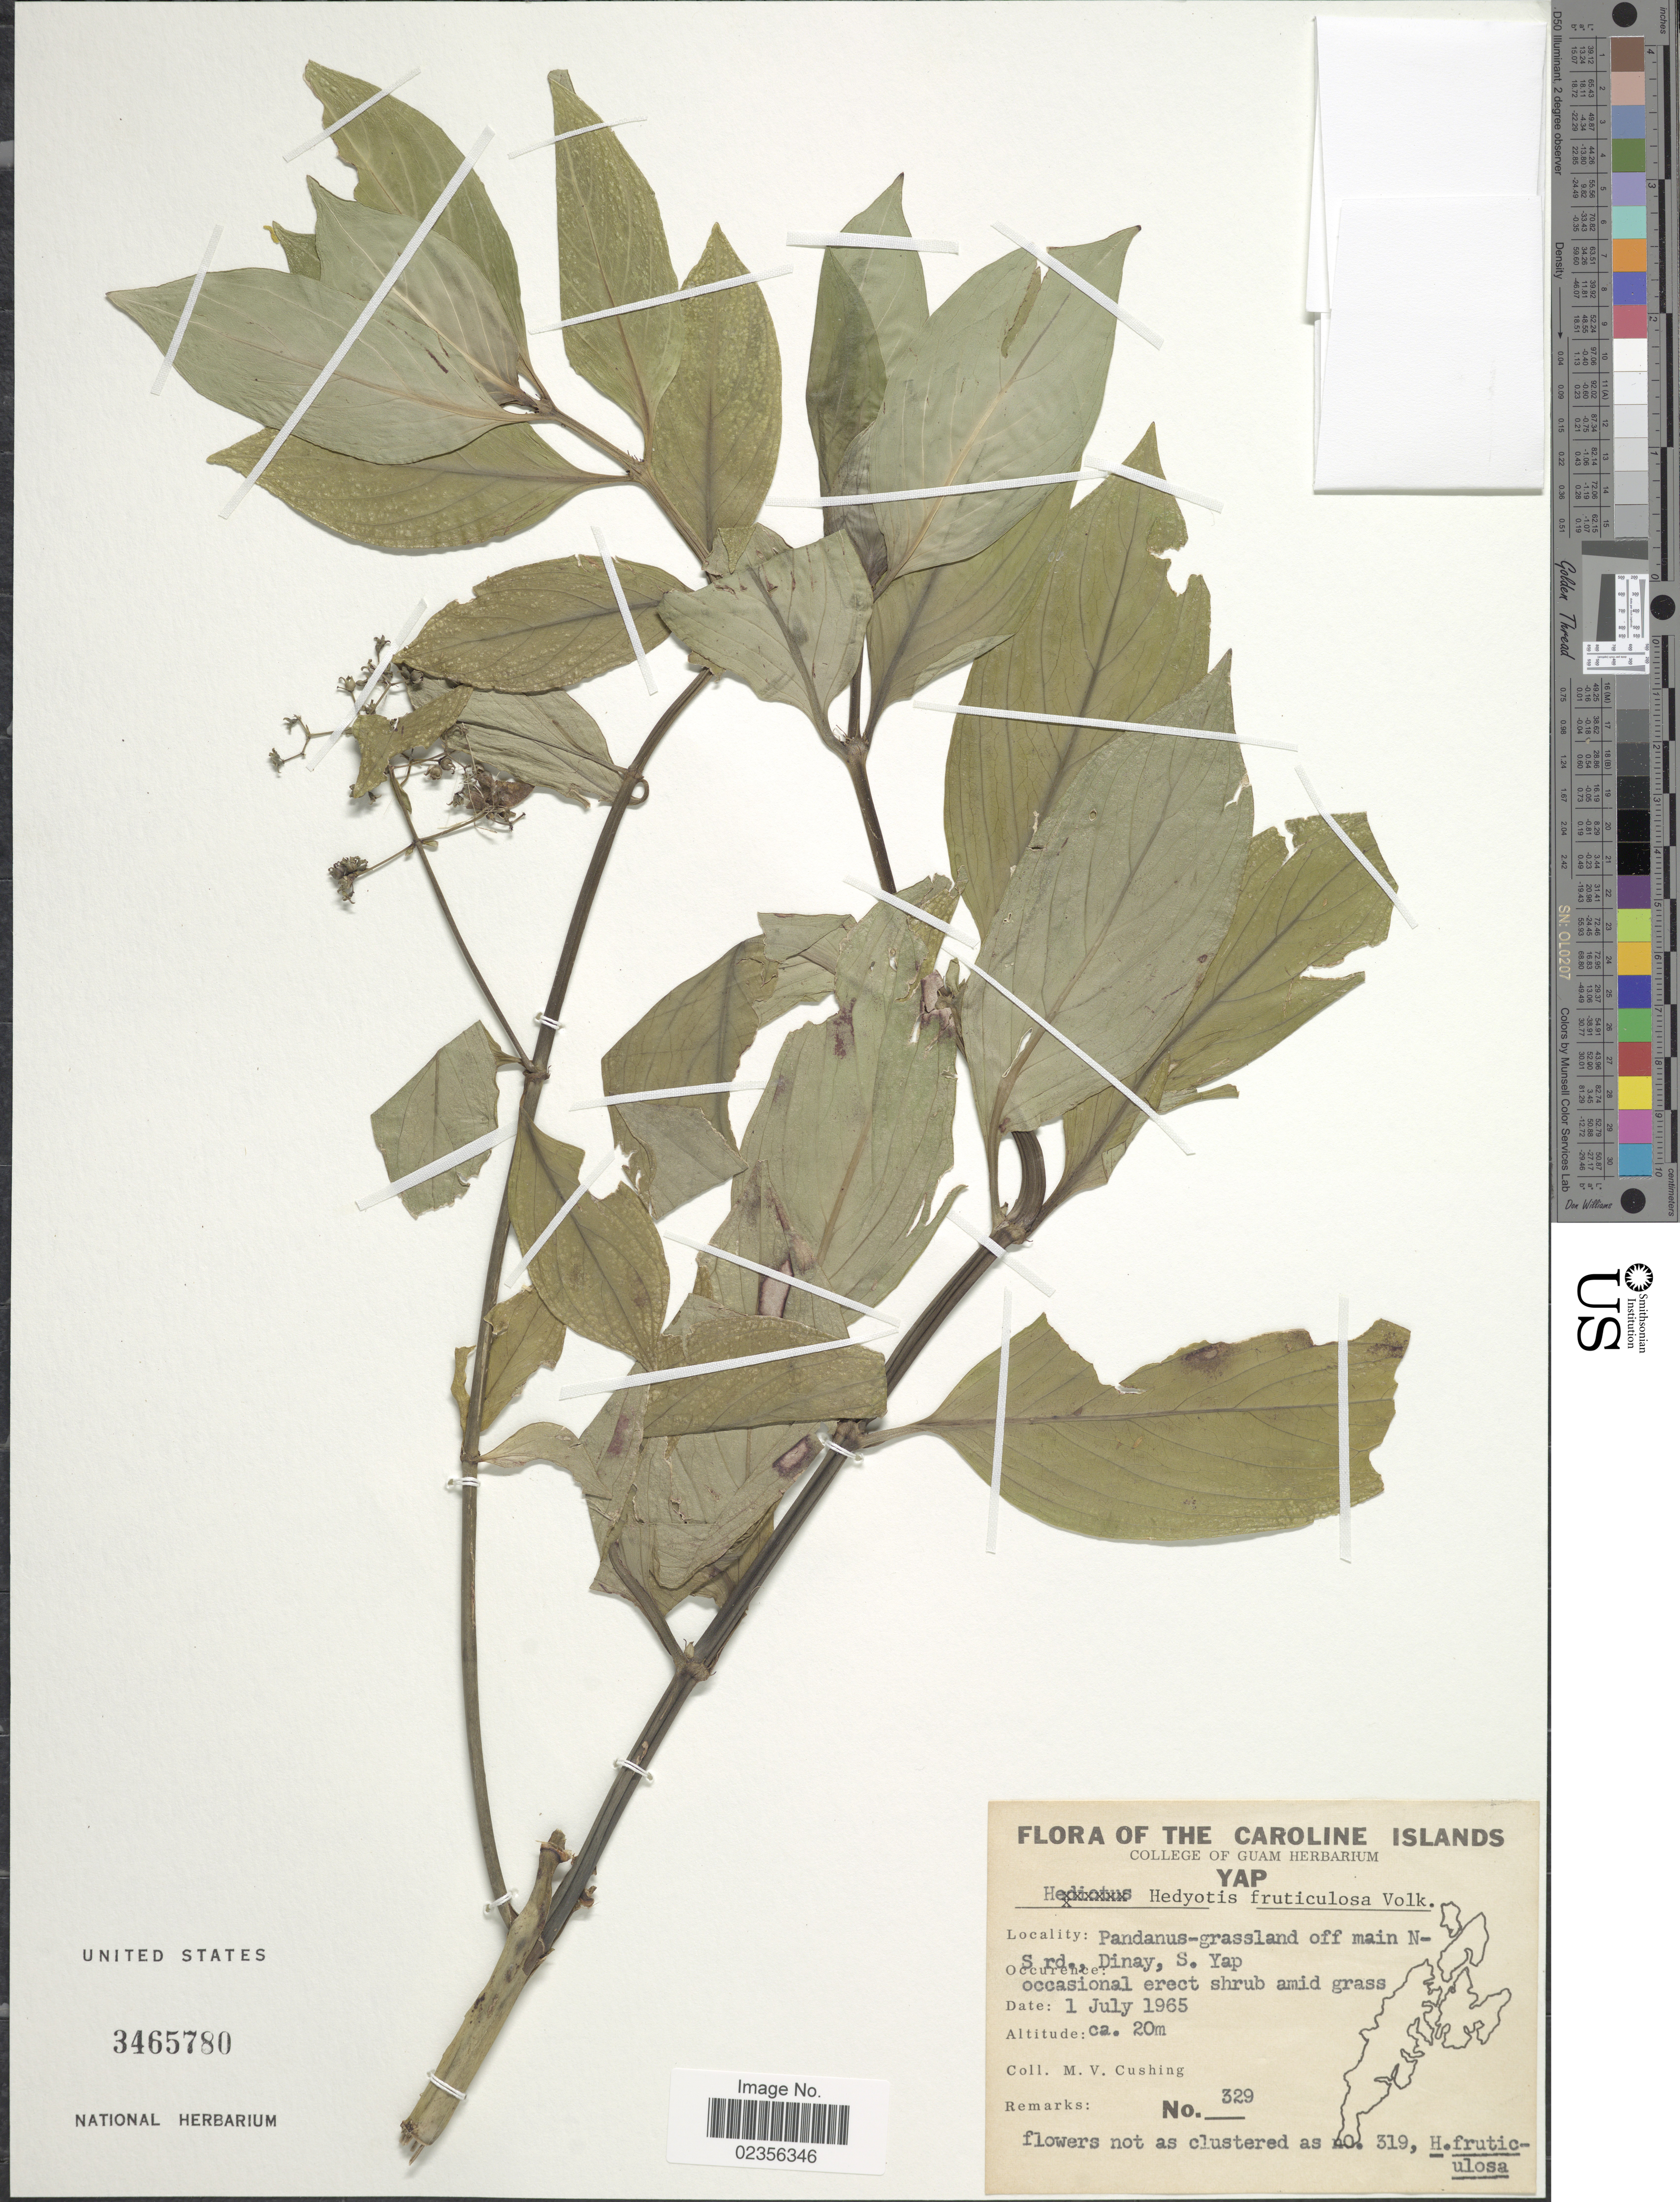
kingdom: Plantae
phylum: Tracheophyta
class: Magnoliopsida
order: Gentianales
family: Rubiaceae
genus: Hedyotis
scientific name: Hedyotis fruticulosa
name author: Volk.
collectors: M. V. Cushing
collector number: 329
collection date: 1965-07-01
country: Micronesia, Federated States of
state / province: Yap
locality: The Caroline Islands, Yap, Pandanus-grassland off main N-S rd. Dinay, S. Yap.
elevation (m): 20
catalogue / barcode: US 3465780